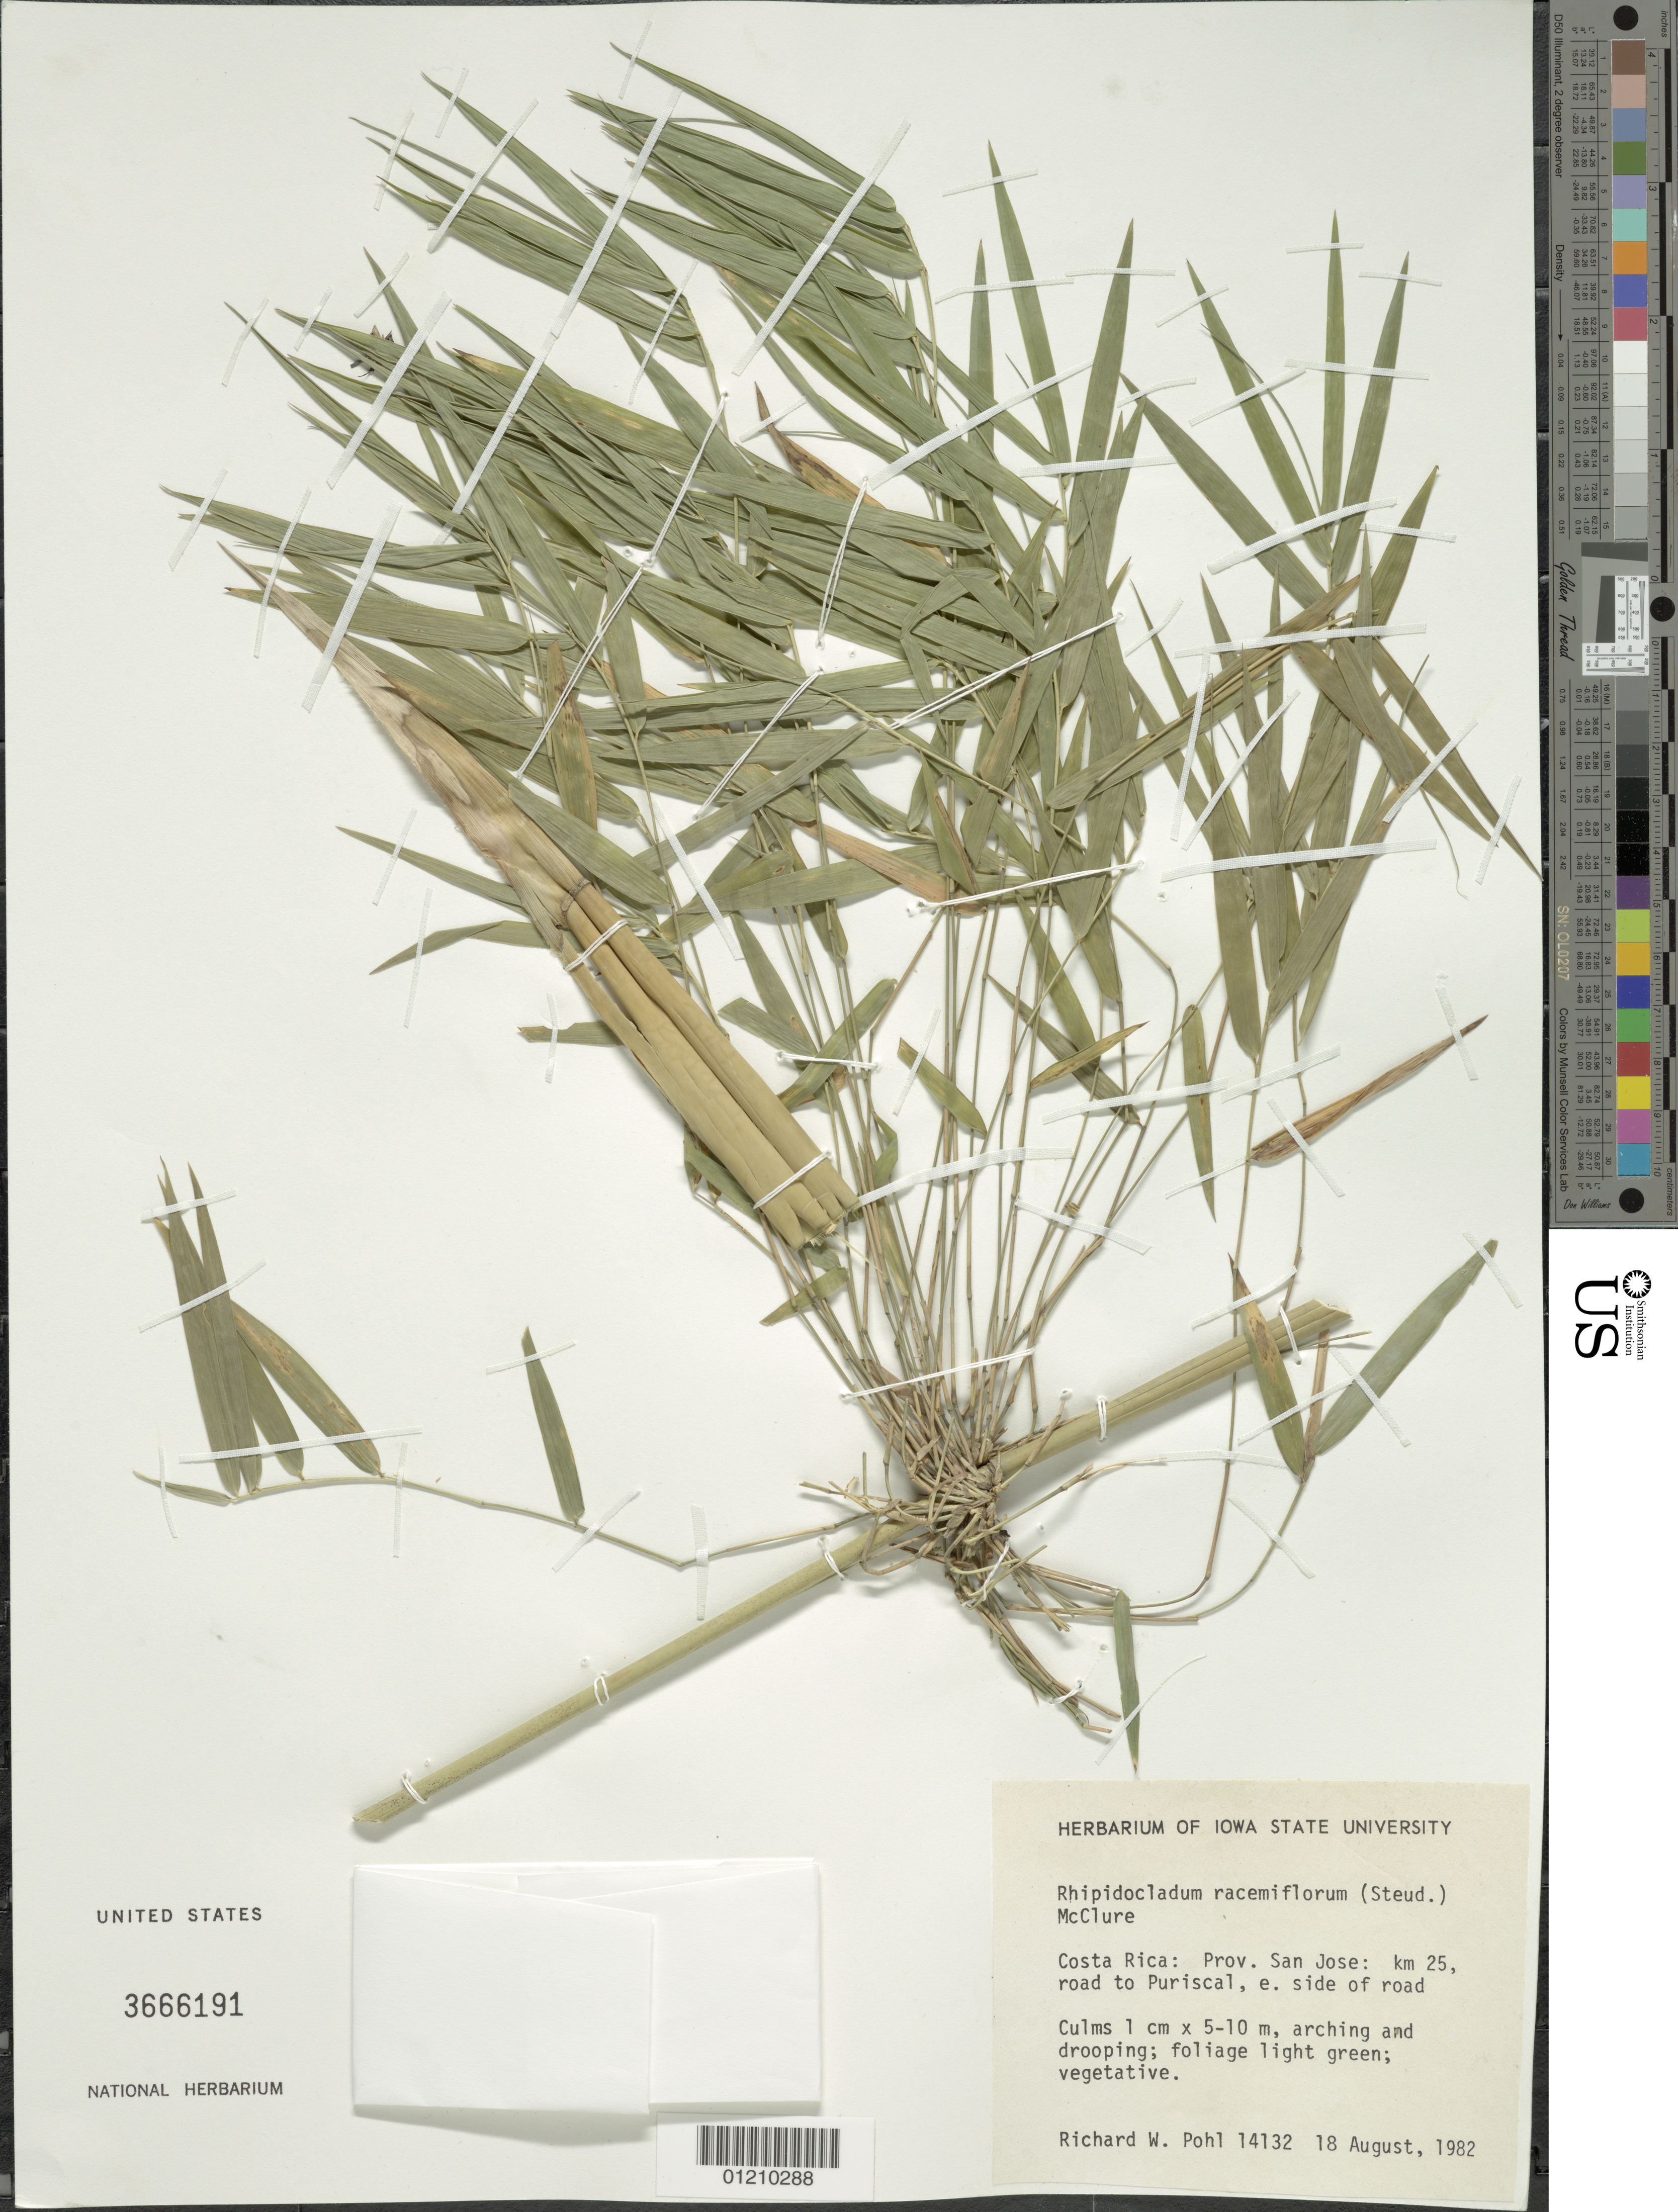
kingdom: Plantae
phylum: Tracheophyta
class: Liliopsida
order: Poales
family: Poaceae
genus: Rhipidocladum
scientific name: Rhipidocladum racemiflorum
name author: (Steud.) McClure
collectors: R. W. Pohl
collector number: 14132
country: Costa Rica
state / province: San Jose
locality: km 25, road to Puriscal, E. side of road.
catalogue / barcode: US 3666191